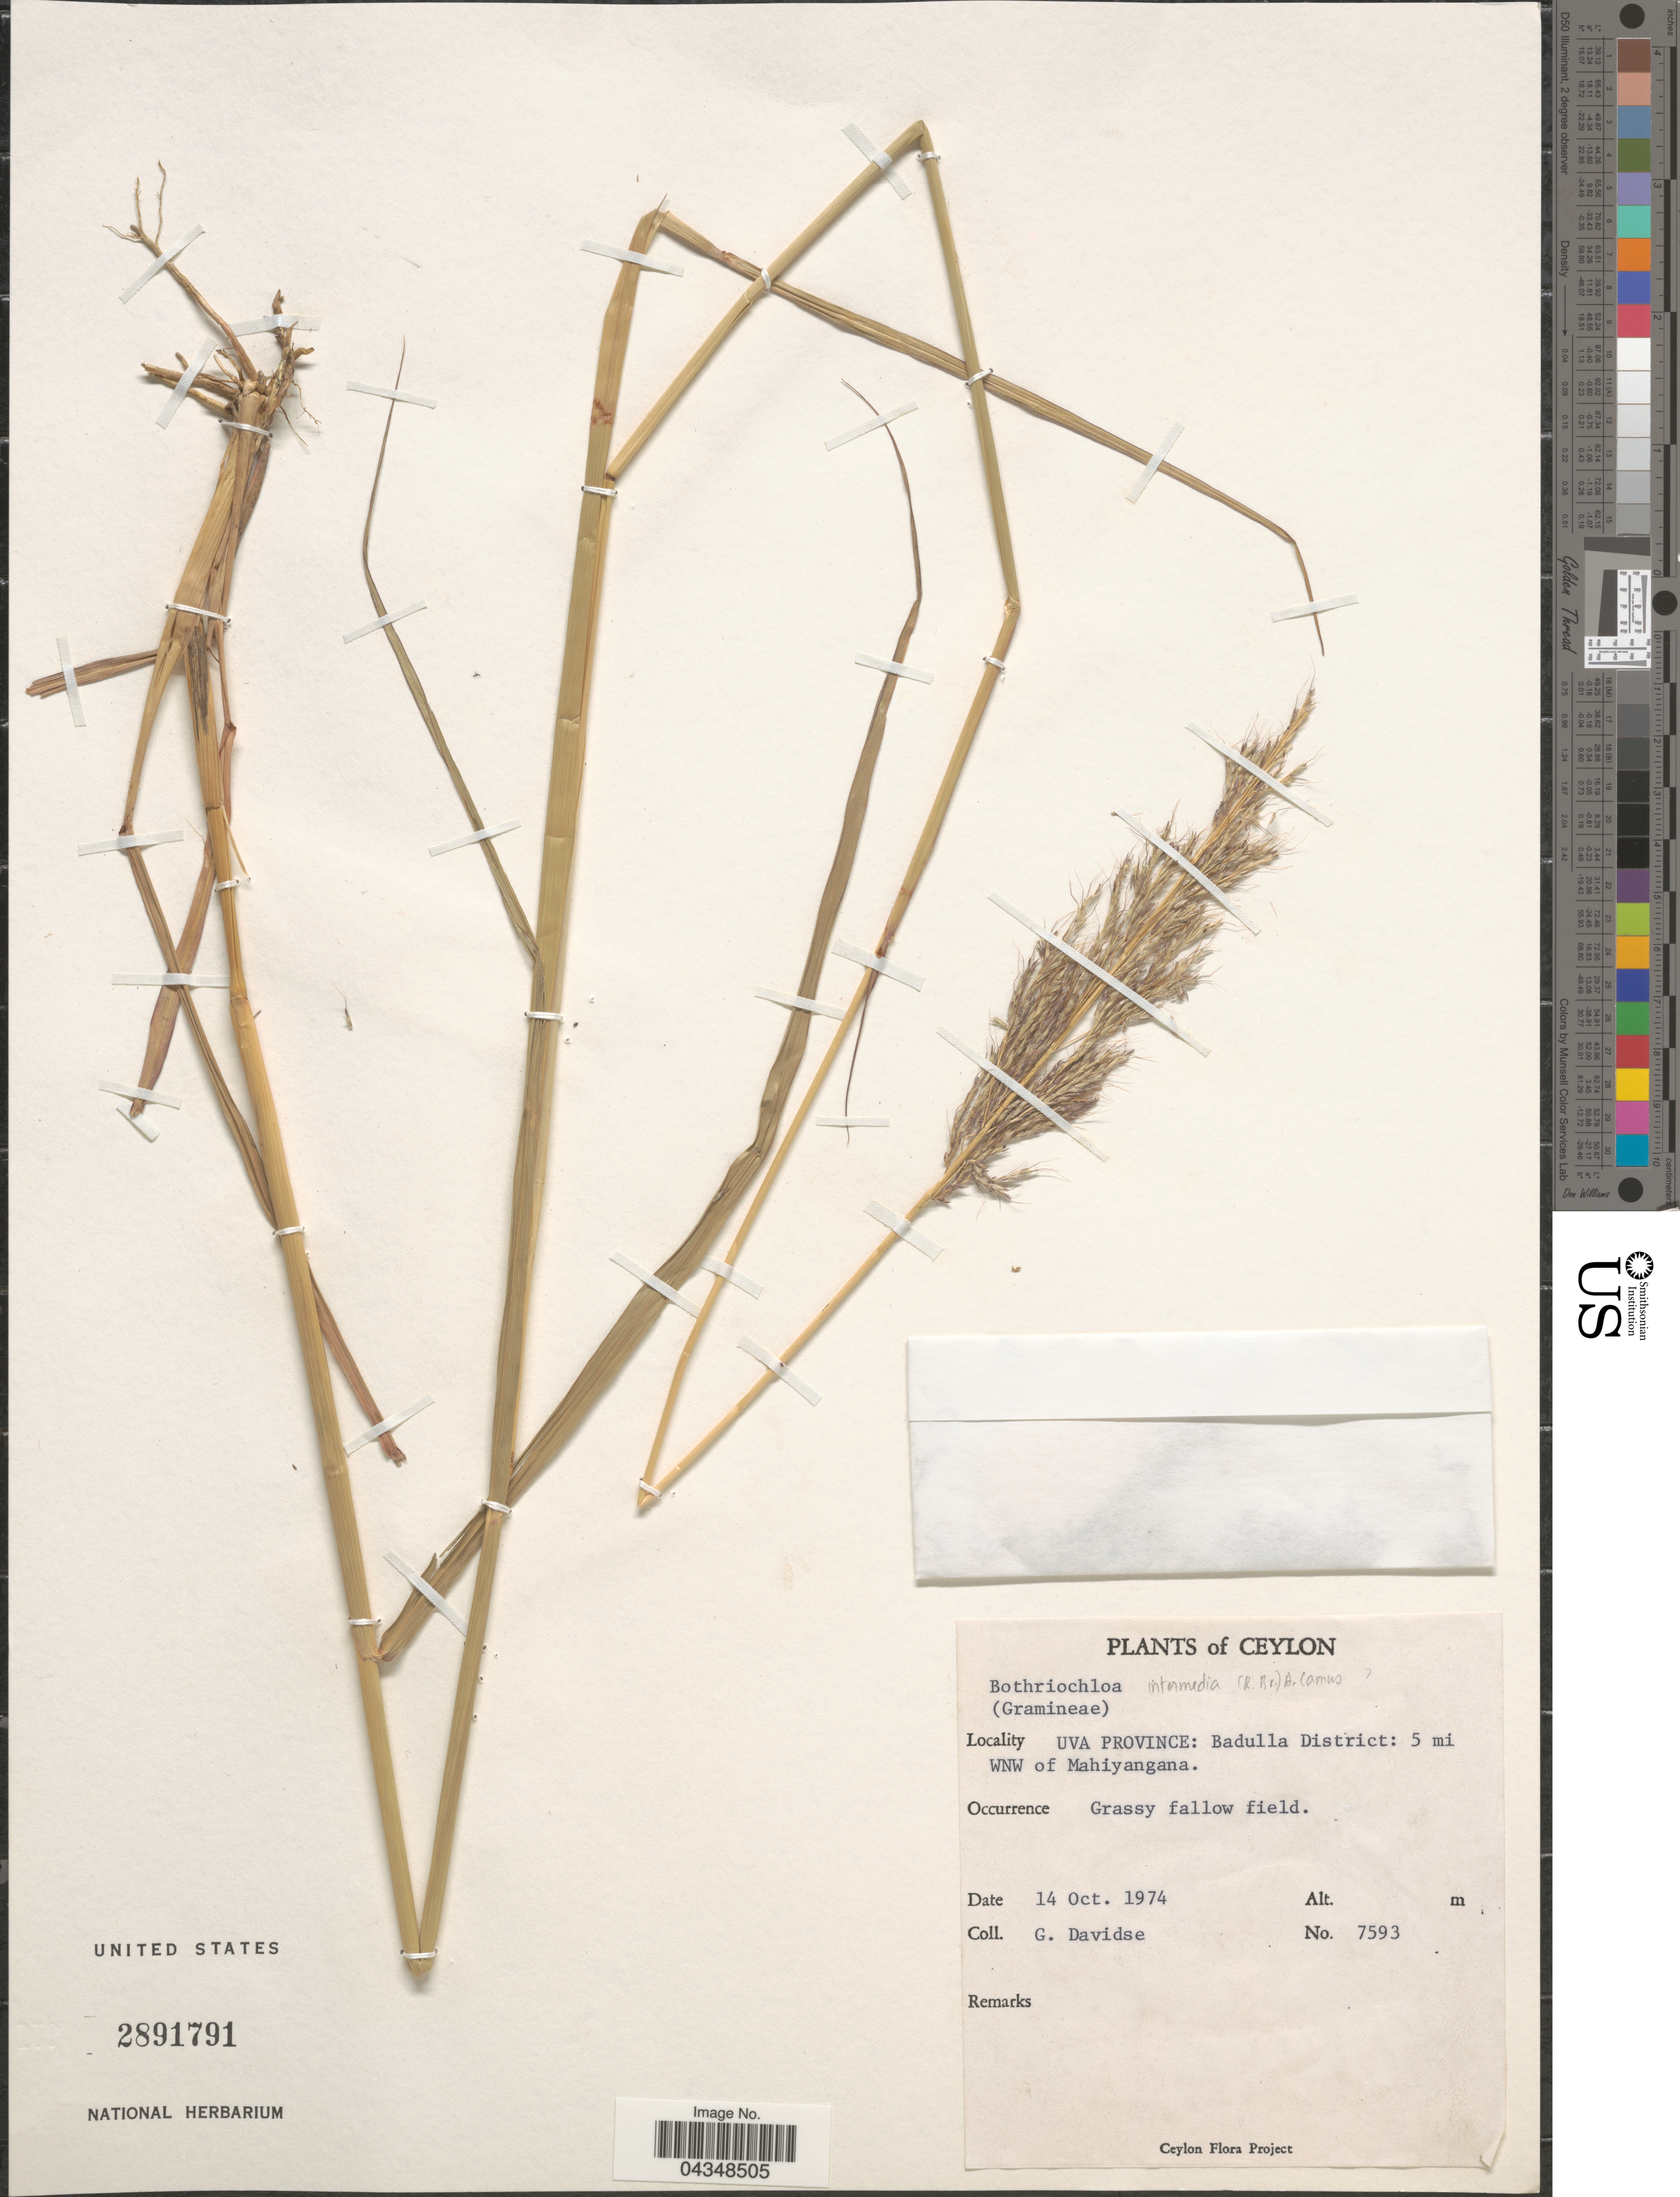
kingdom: Plantae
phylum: Tracheophyta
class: Liliopsida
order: Poales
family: Poaceae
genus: Bothriochloa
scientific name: Bothriochloa bladhii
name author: (Retz.) S.T. Blake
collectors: G. Davidse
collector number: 7593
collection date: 1974-10-14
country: Sri Lanka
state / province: Uva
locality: Ceylon. Uva Province: Badulla District: 5 mi WNW of Mahiyangana.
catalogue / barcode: US 2891791